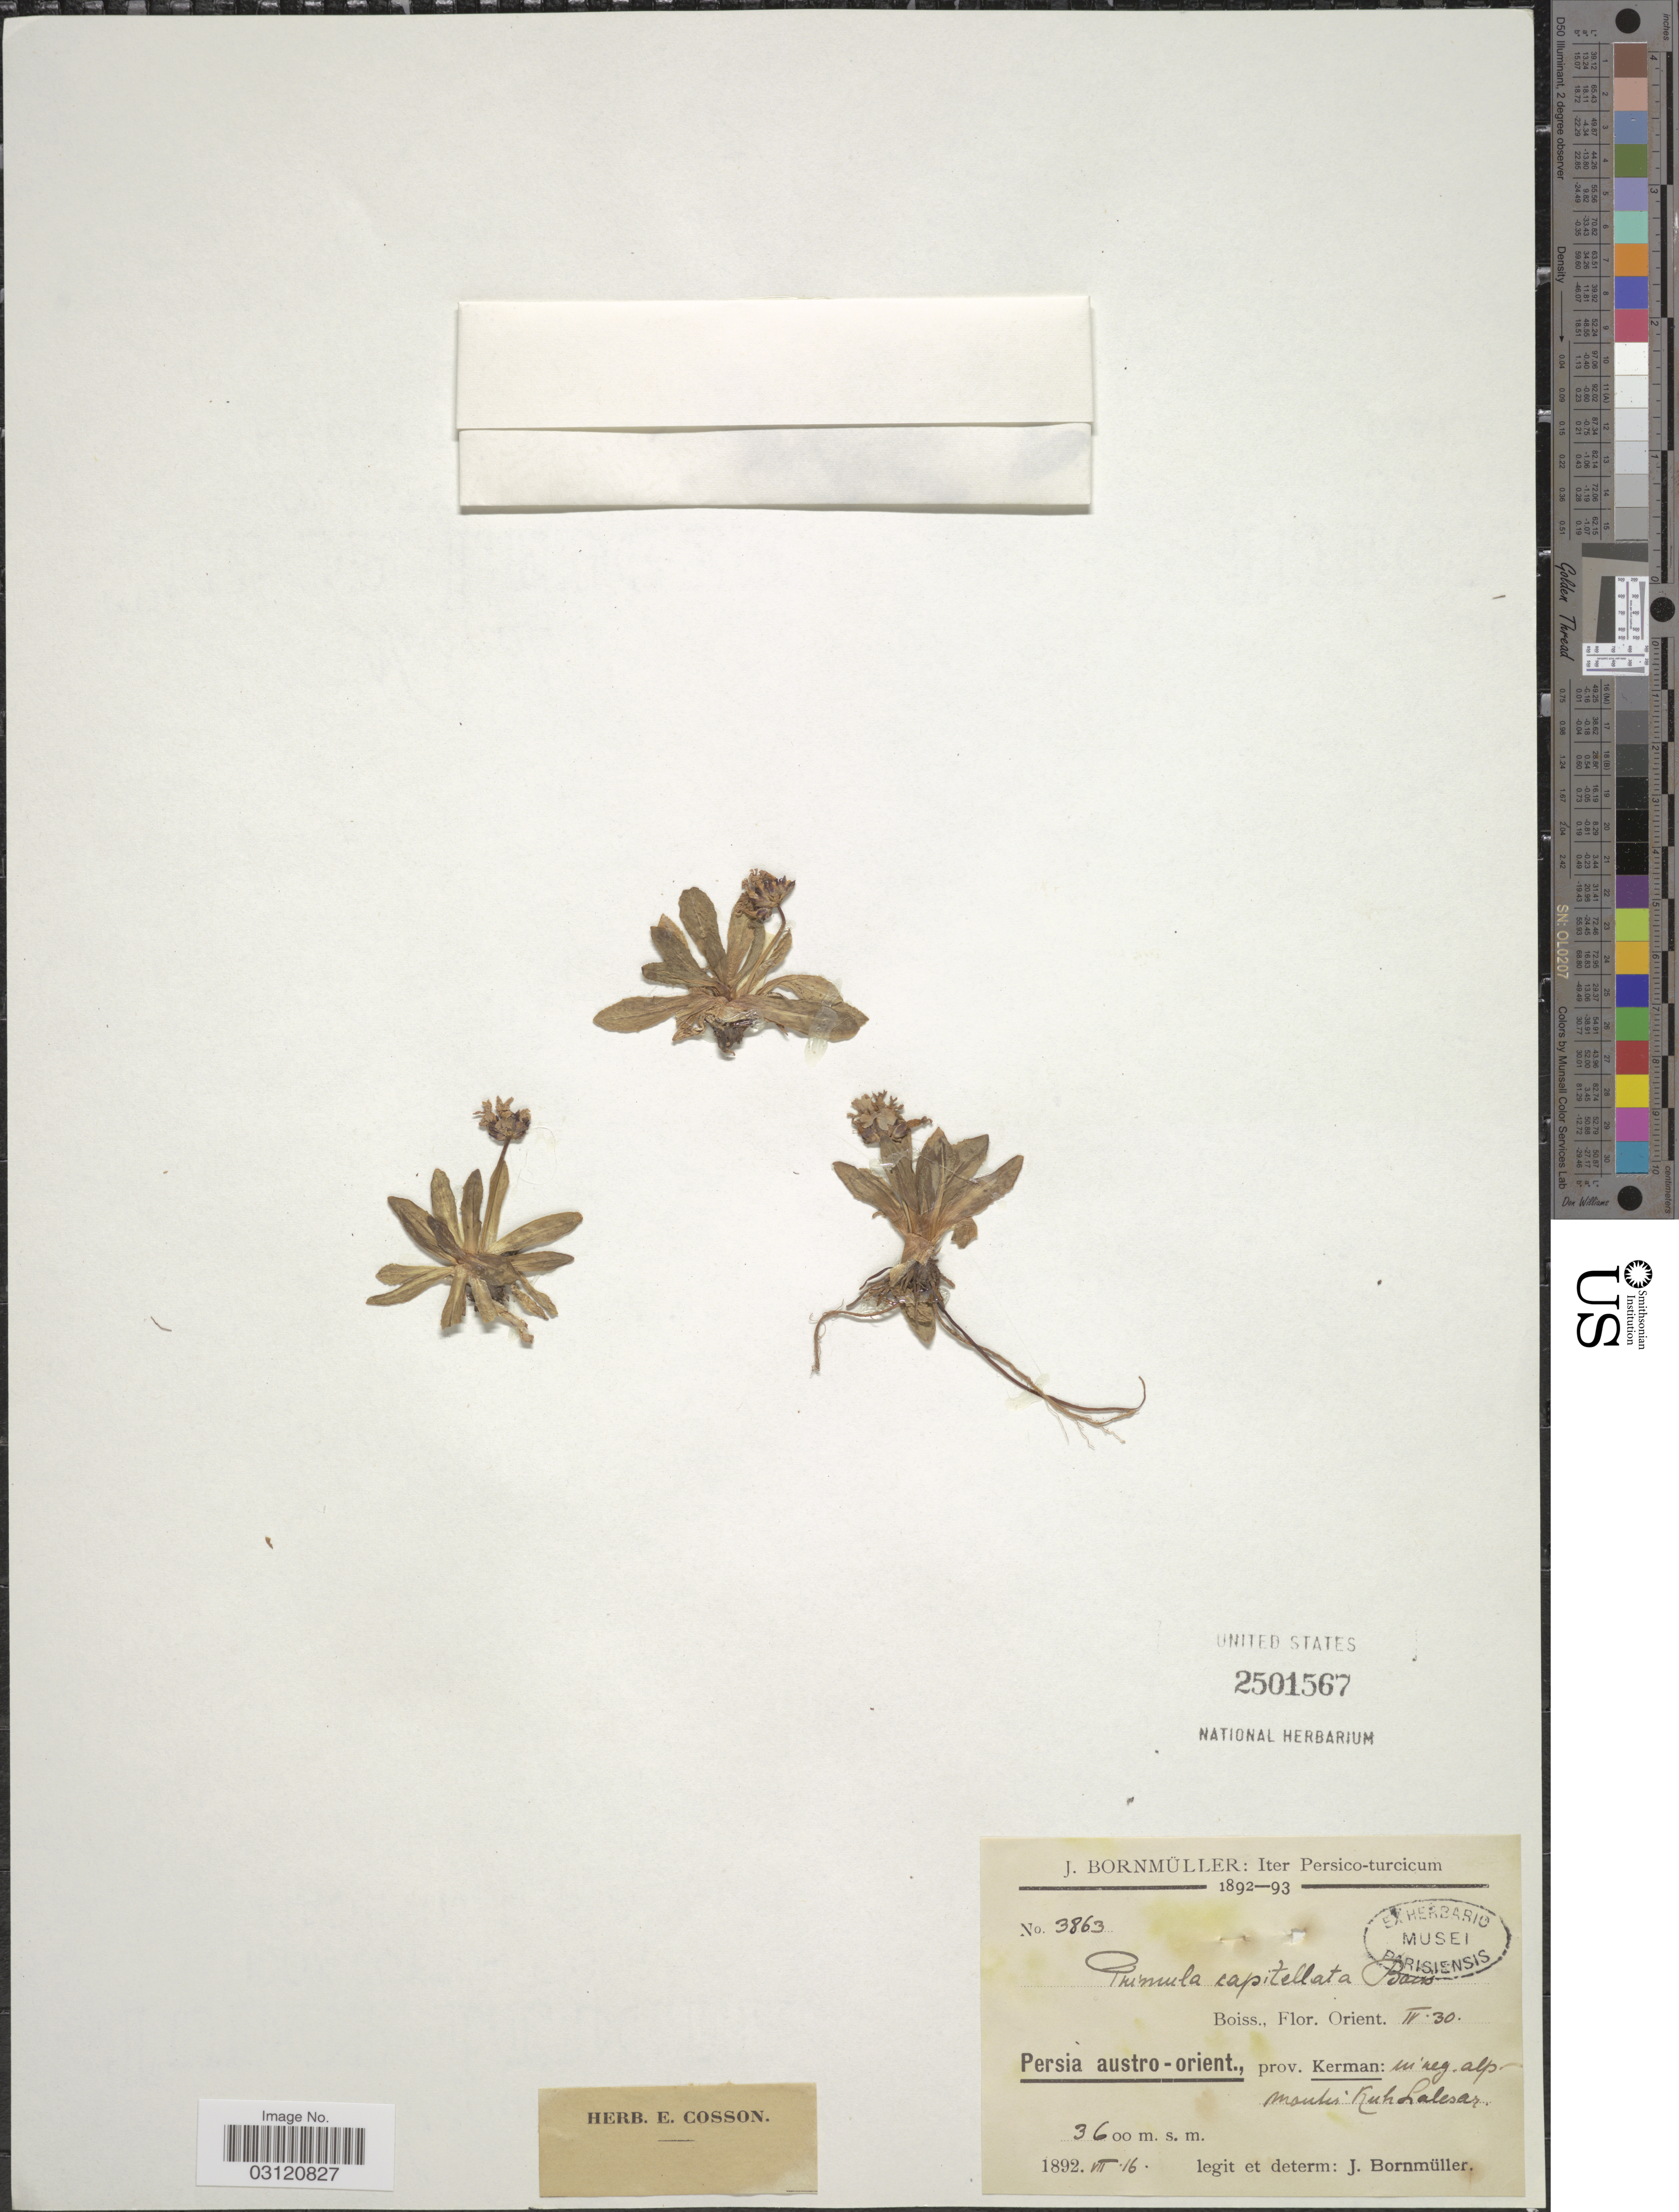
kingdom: Plantae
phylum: Tracheophyta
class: Magnoliopsida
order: Ericales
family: Primulaceae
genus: Primula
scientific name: Primula capitellata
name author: Boiss.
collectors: J. Bornmueller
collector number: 3863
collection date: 1892-07-16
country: Iran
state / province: Kerman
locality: Persia austro-orient., prov. Kerman in reg. alp. montis Kuh Lalesar.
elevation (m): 3600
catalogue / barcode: US 2501567